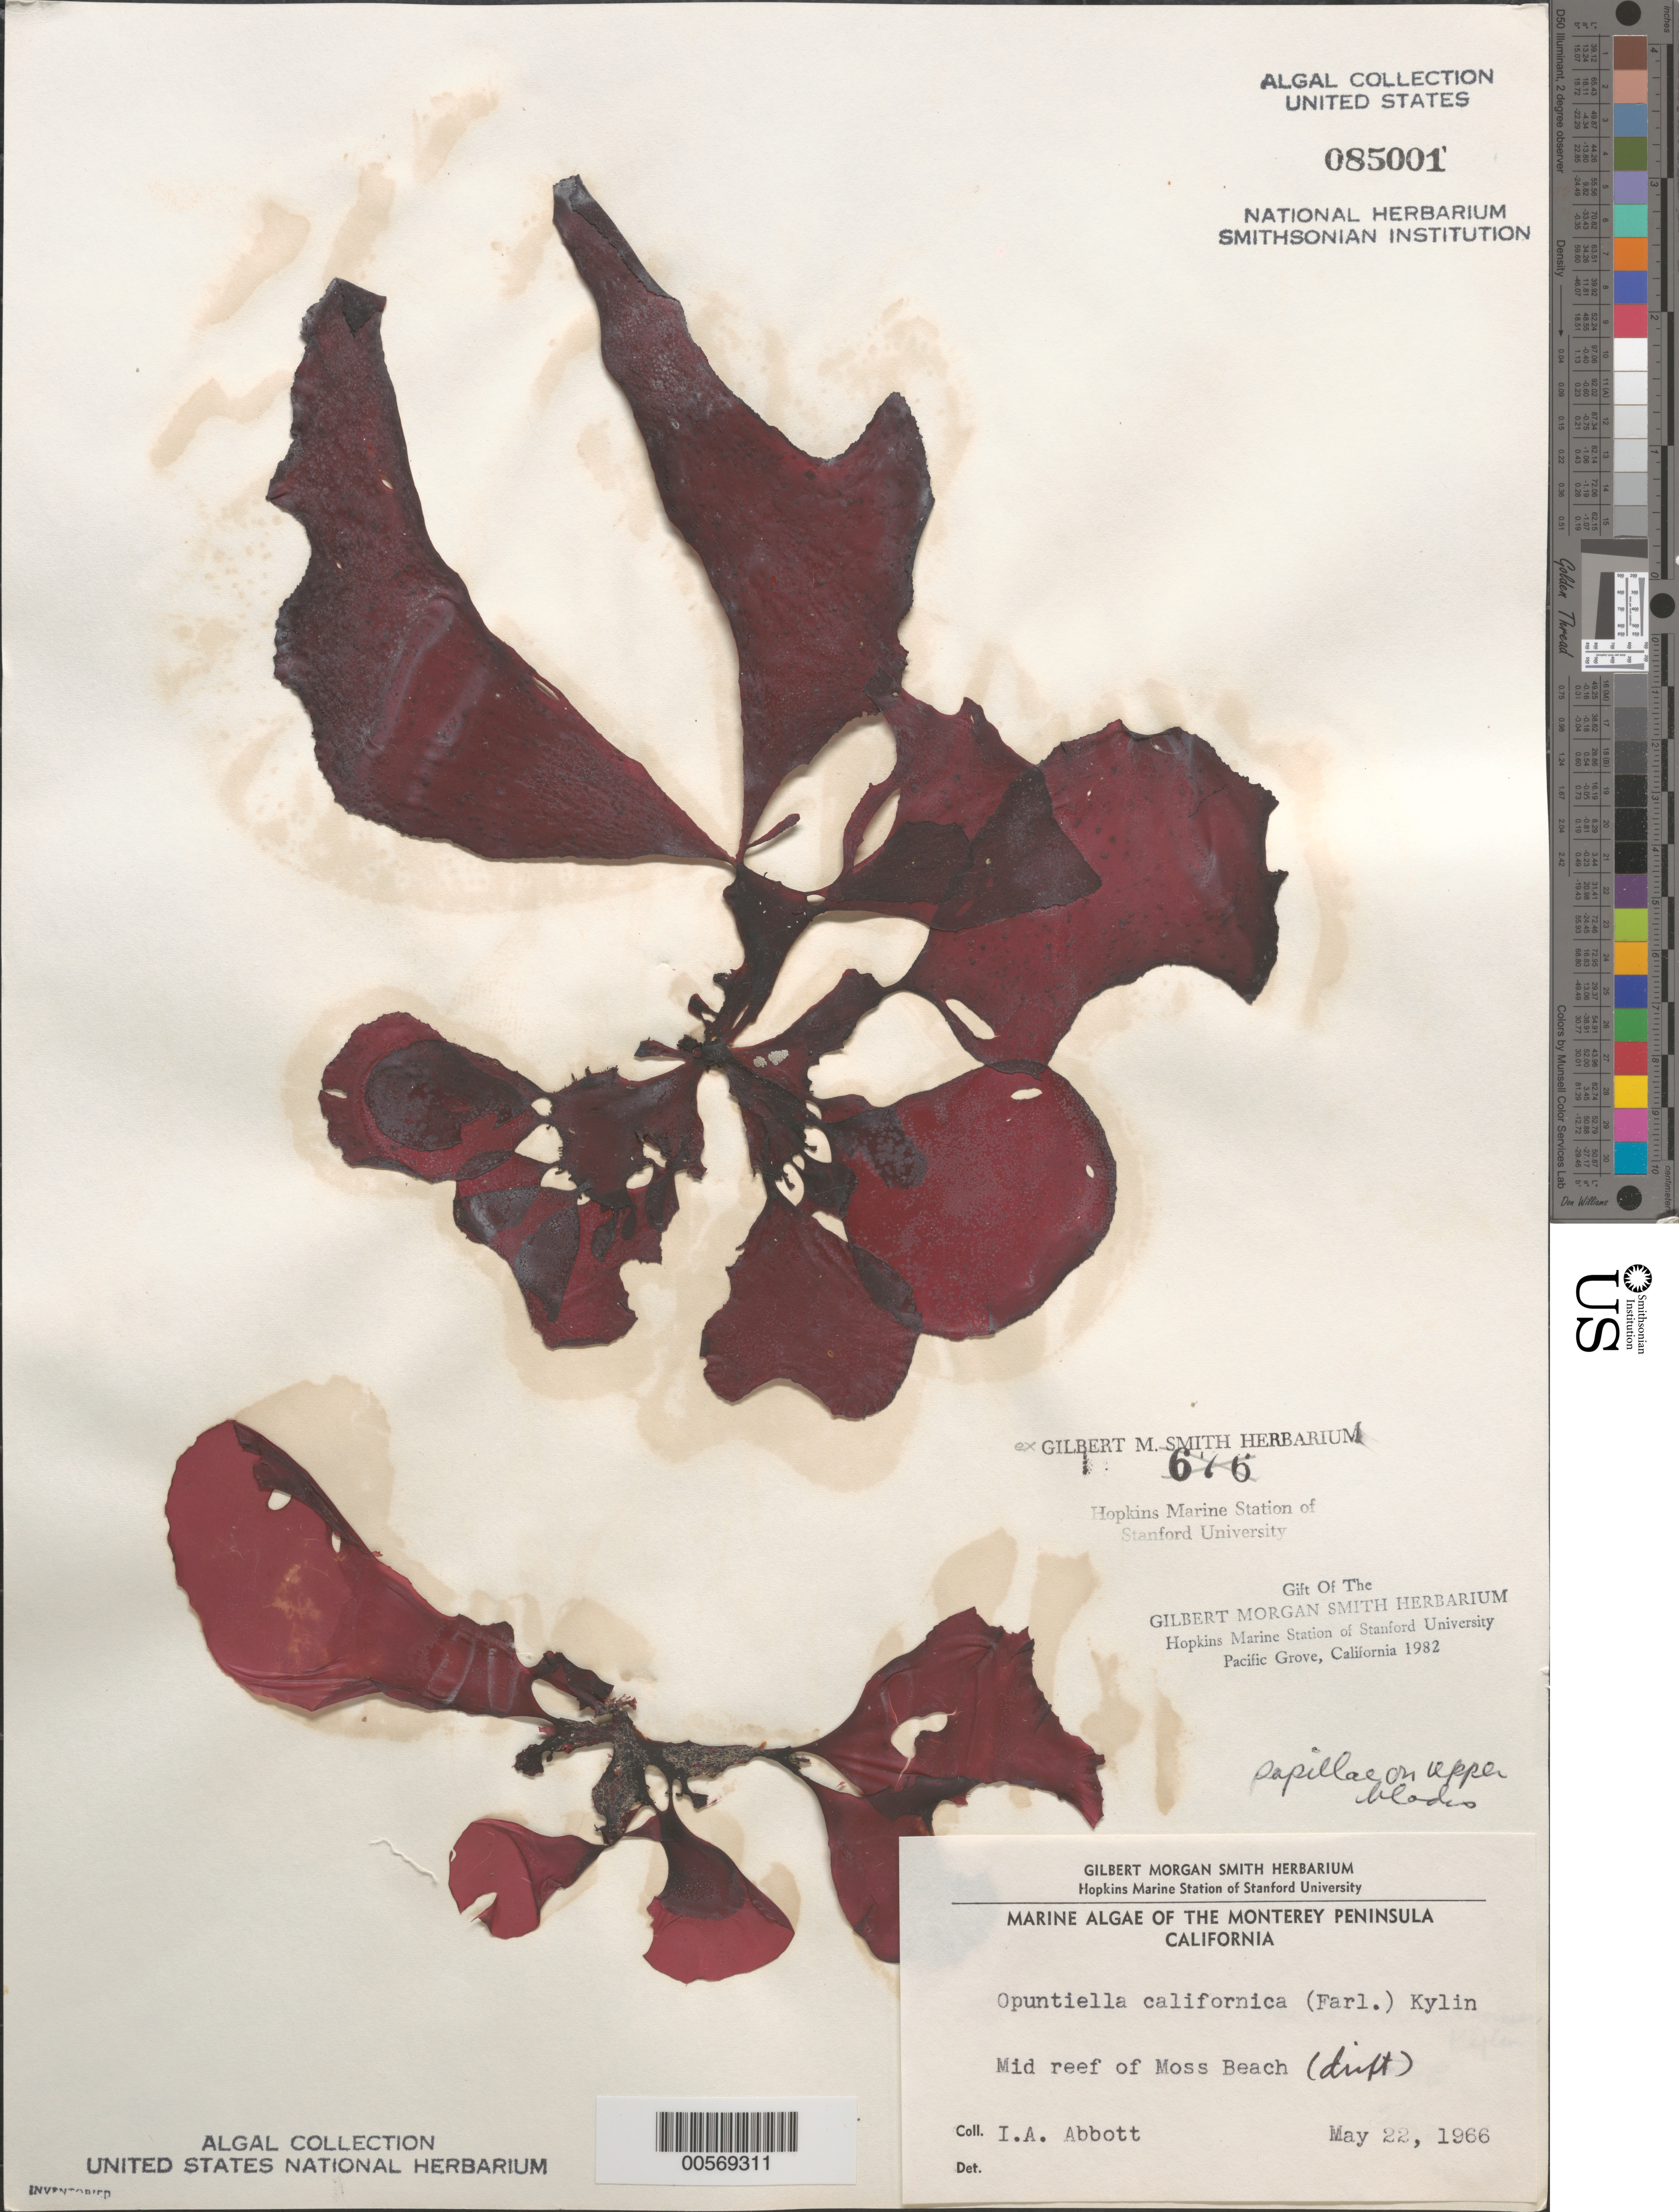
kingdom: Plantae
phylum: Rhodophyta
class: Florideophyceae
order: Gigartinales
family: Furcellariaceae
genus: Opuntiella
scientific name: Opuntiella californica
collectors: I. A. Abbott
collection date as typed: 22 May 1966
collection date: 1966-05-22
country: United States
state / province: California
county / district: Monterey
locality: Middle Reef of Moss Beach, Monterey Peninsula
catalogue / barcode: US 85001